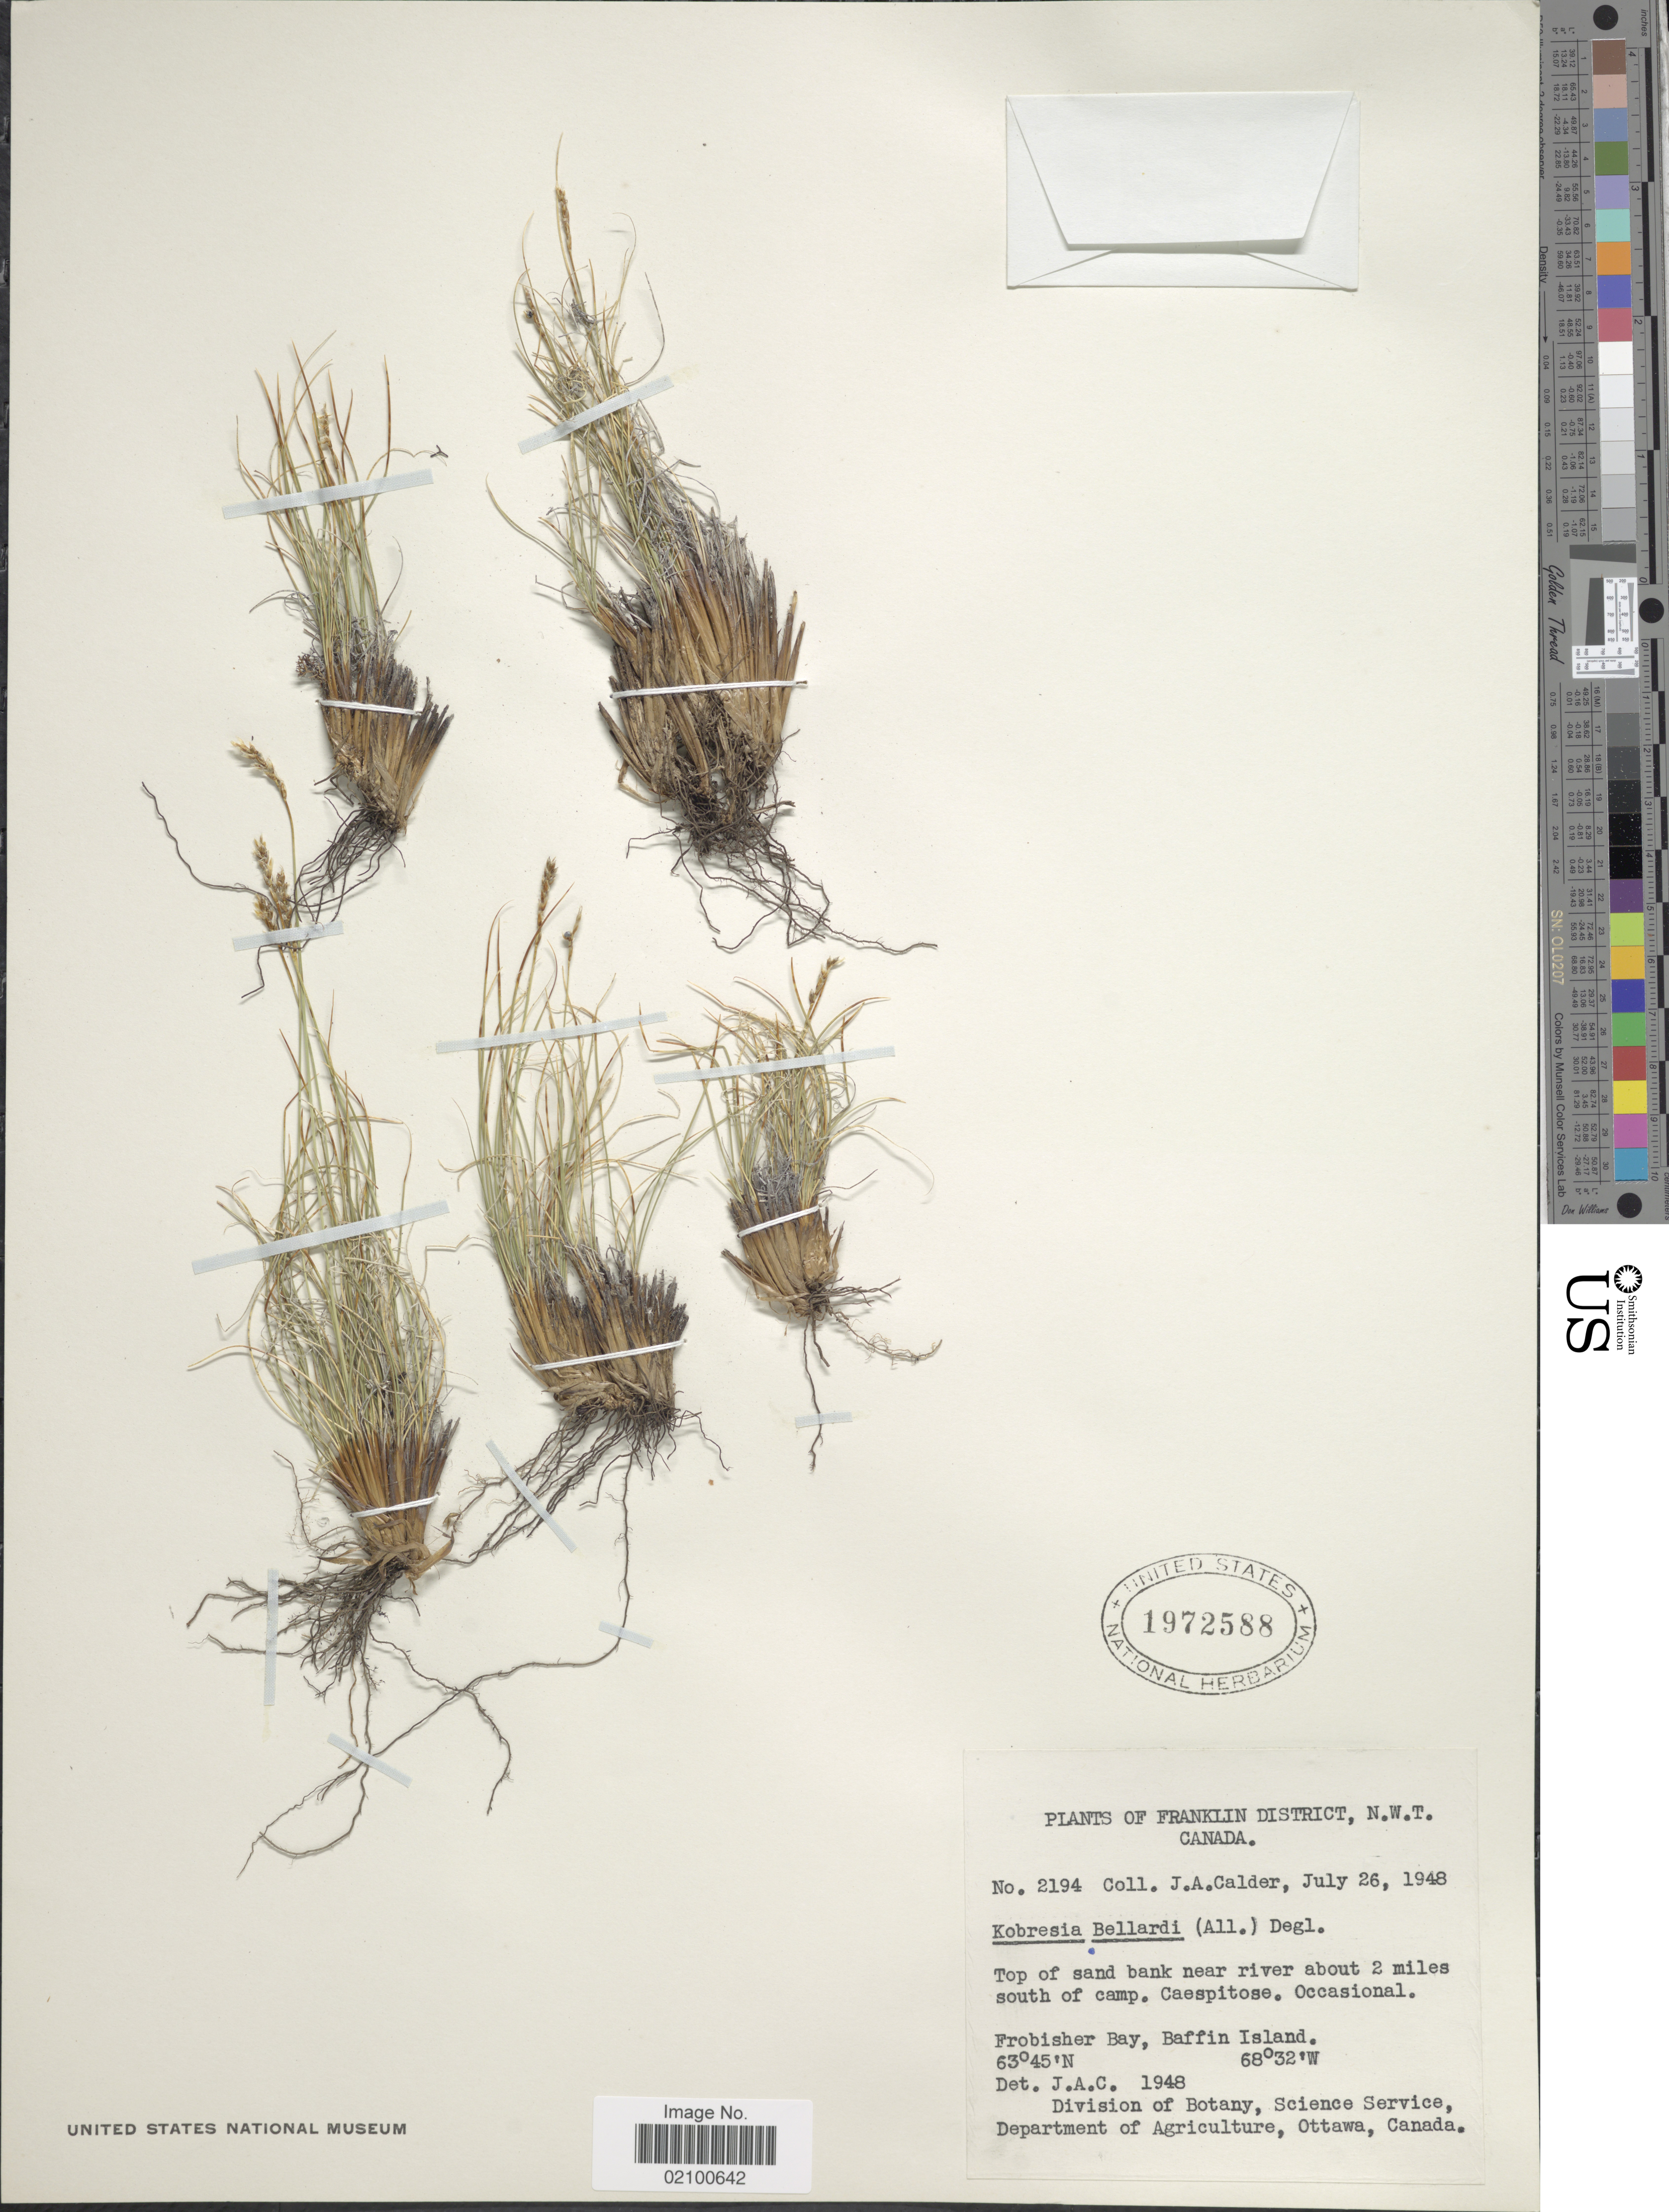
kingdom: Plantae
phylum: Tracheophyta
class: Liliopsida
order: Poales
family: Cyperaceae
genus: Carex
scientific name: Carex myosuroides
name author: Vill.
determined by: Strong, M. T., (US), Smithsonian Institution - National Museum of Natural History (UNITED STATES)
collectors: J. A. Calder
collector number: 2194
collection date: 1948-07-26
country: Canada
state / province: Northwest Territories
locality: Franklin District, N.W.T., about 2 miles south of camp, Frobisher Bay, Baffin Island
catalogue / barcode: US 1972588